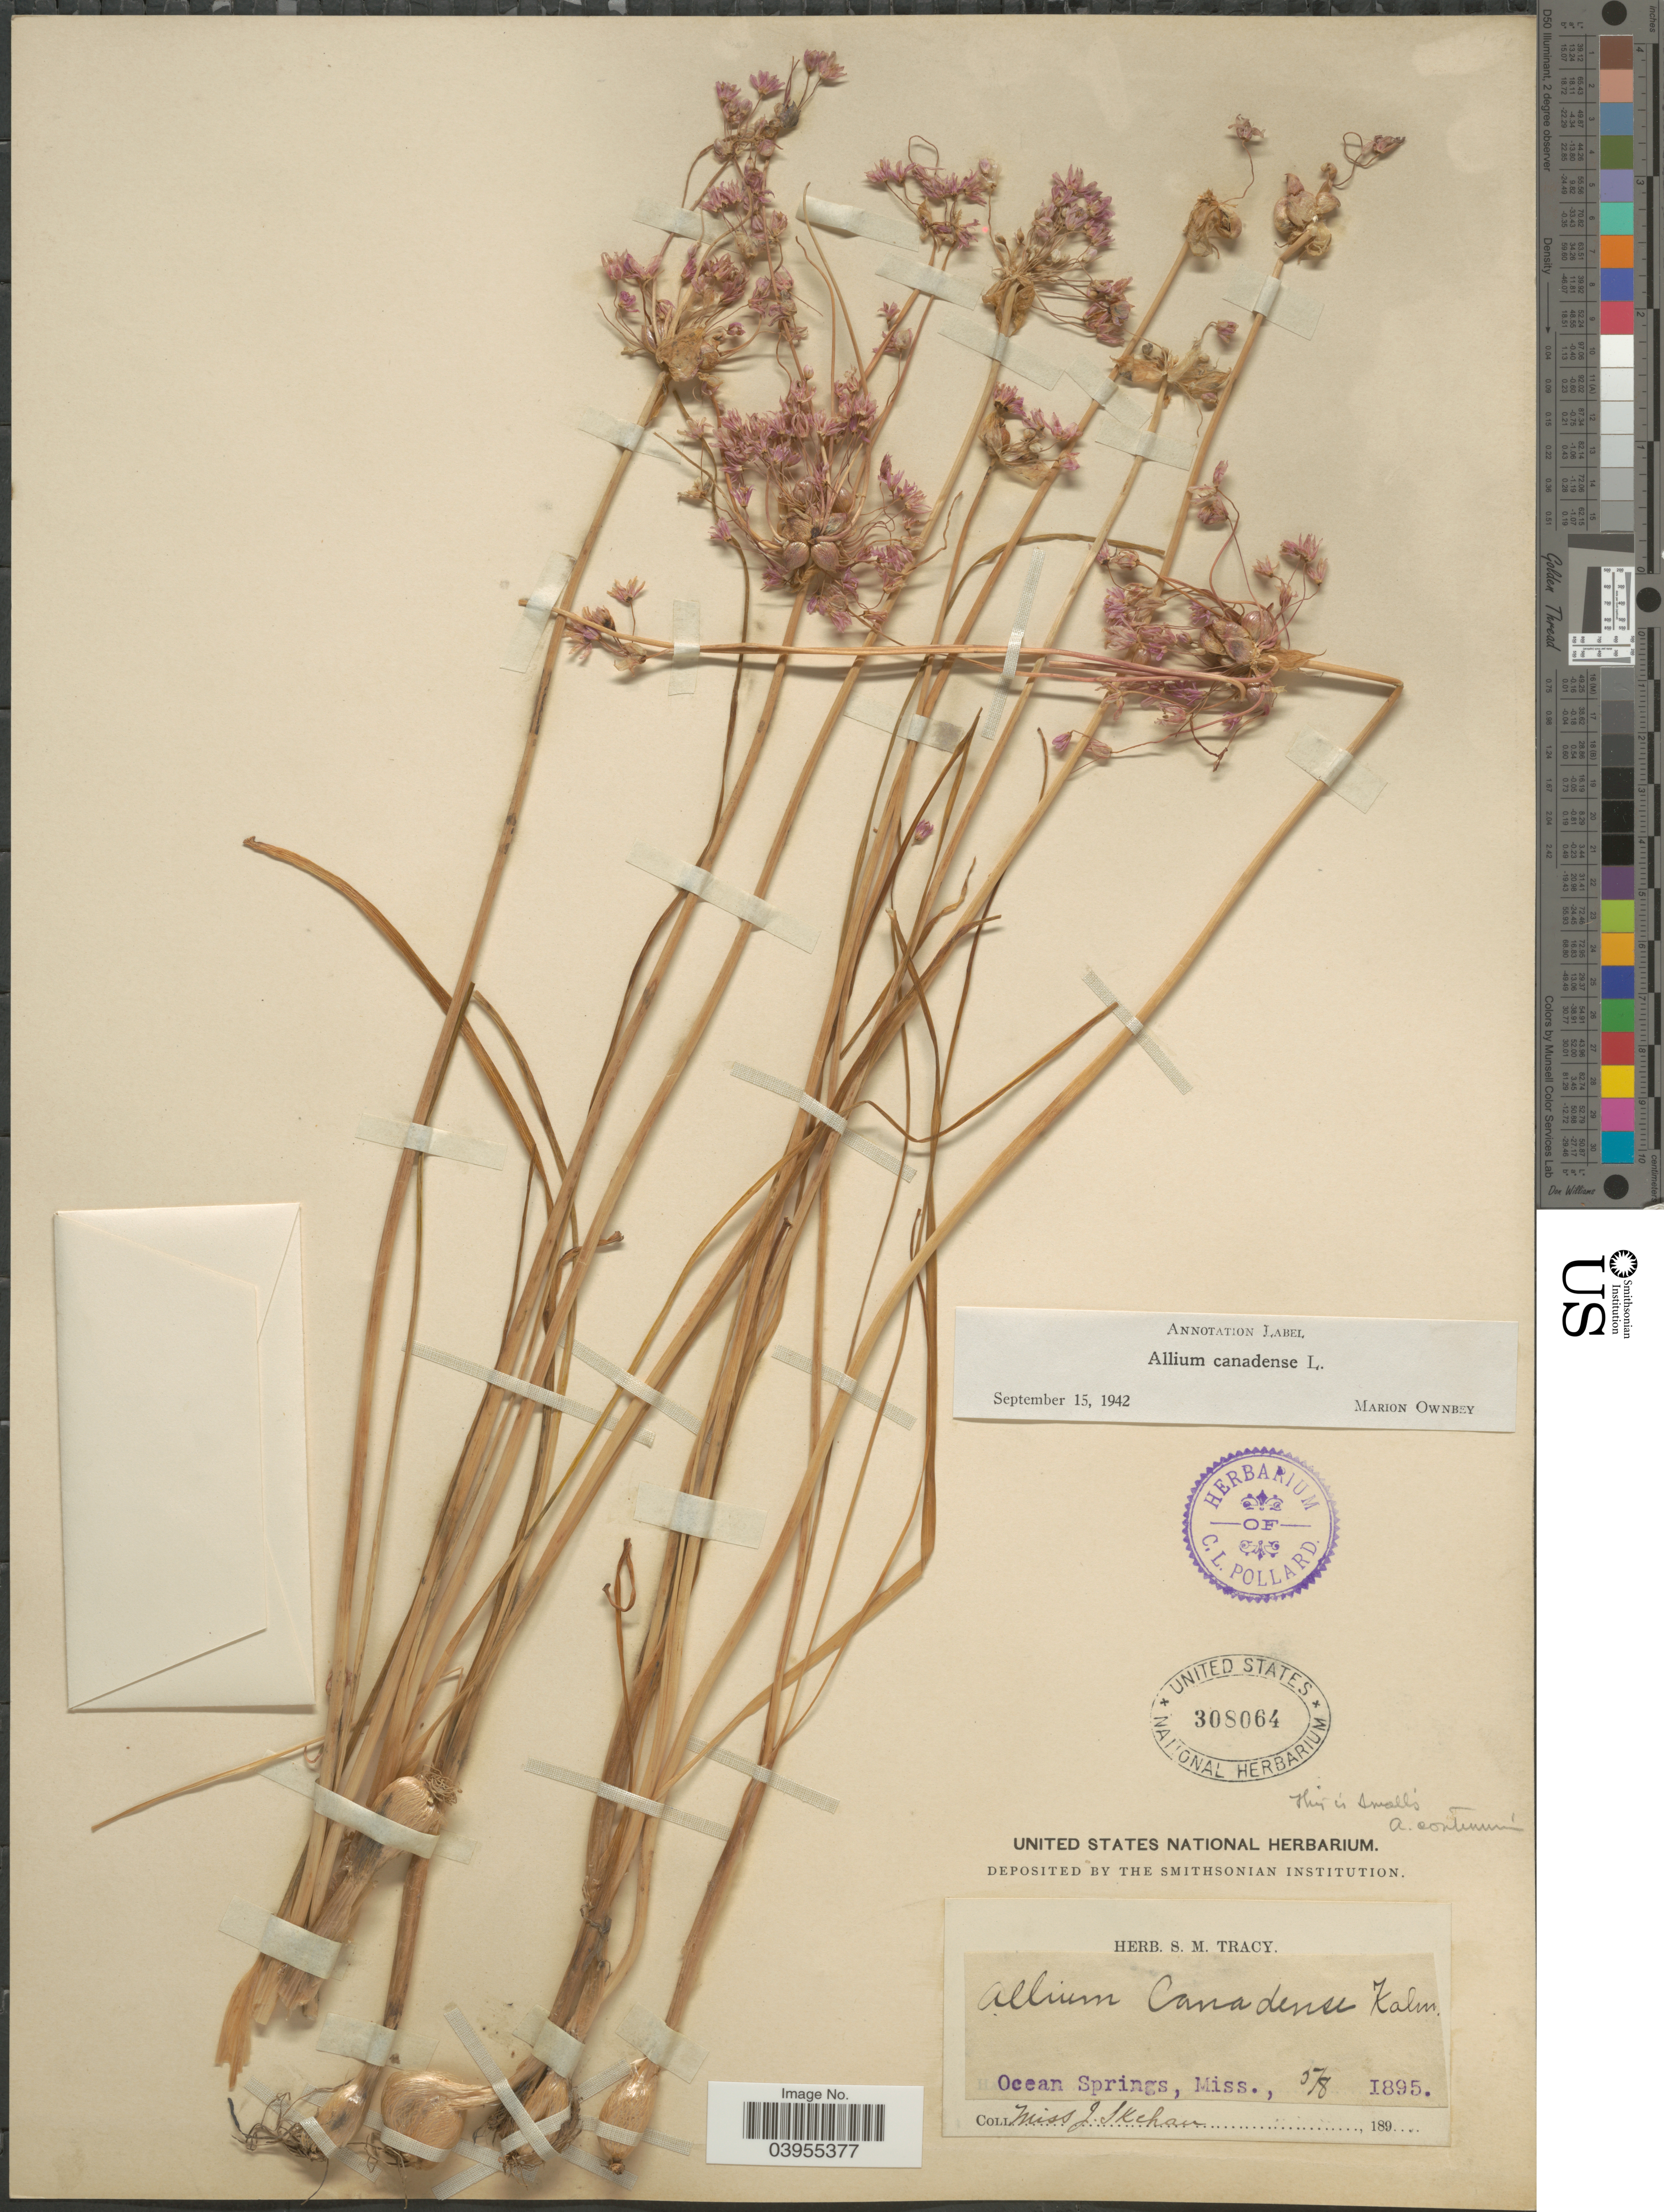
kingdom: Plantae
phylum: Tracheophyta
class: Liliopsida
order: Asparagales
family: Amaryllidaceae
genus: Allium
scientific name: Allium canadense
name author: L.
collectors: J. Skehan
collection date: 1895-05-08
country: United States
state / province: Mississippi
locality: Ocean Springs.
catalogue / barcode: US 308064